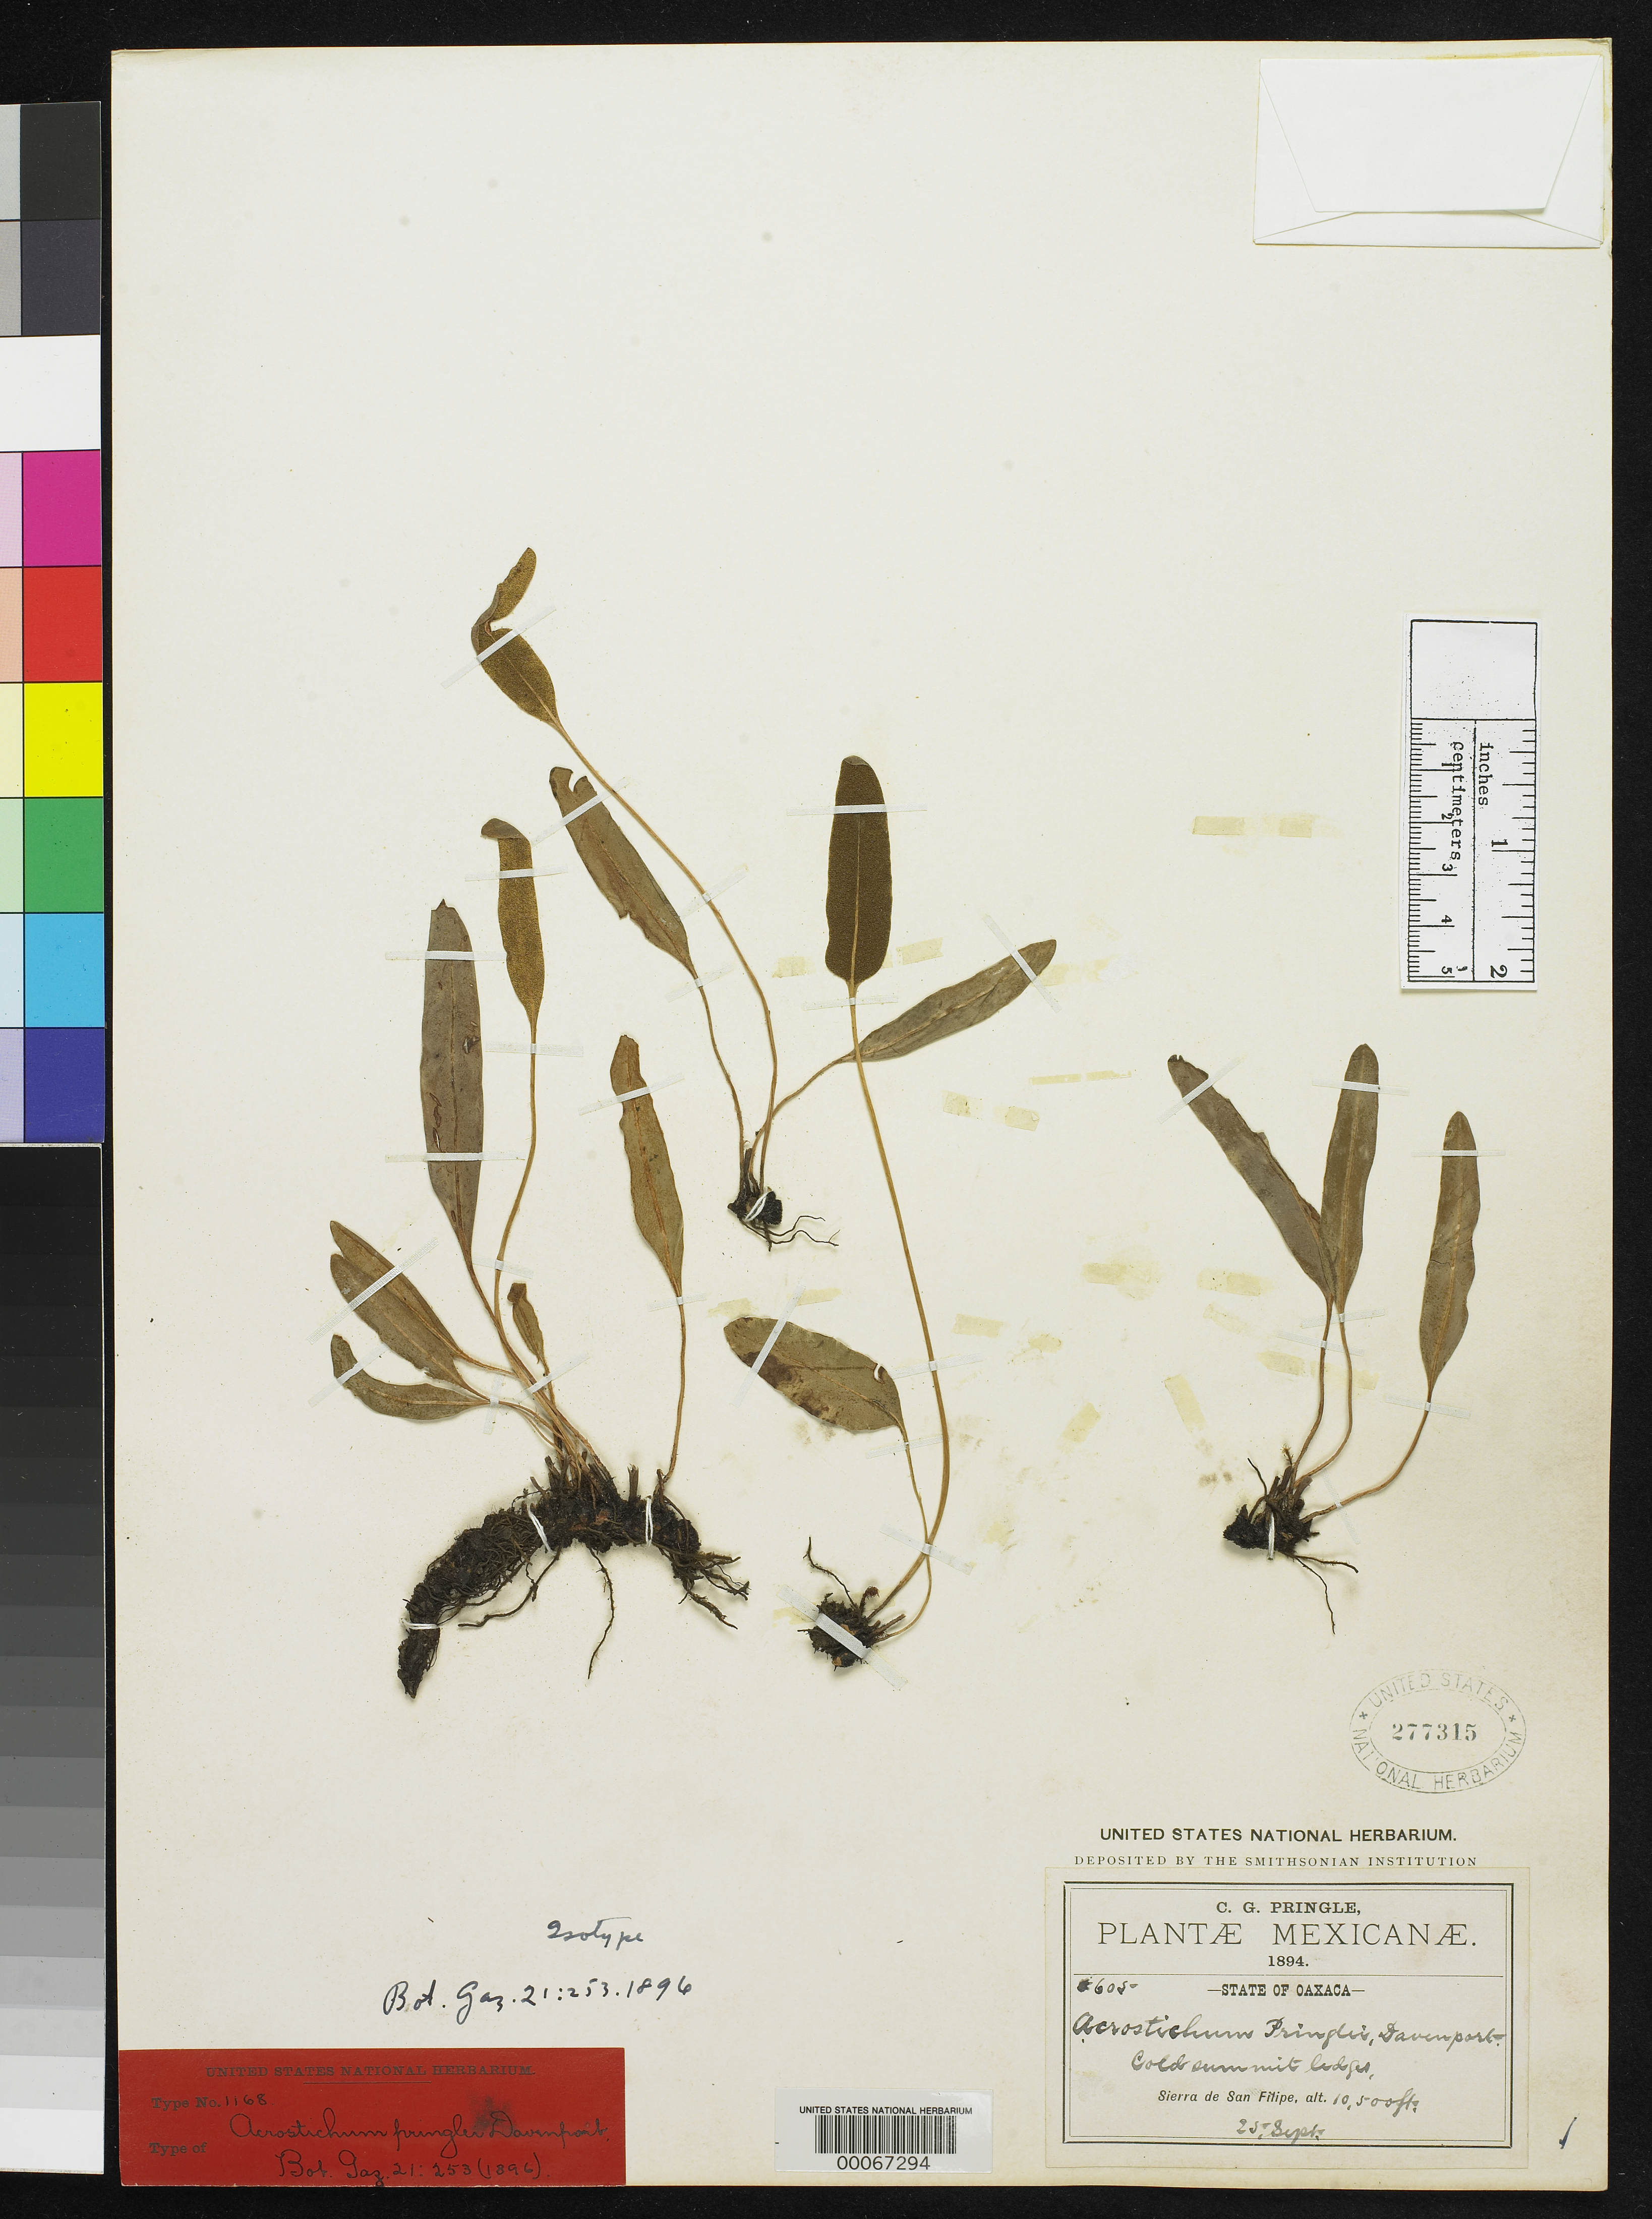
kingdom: Plantae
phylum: Tracheophyta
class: Polypodiopsida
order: Polypodiales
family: Pteridaceae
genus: Acrostichum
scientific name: Acrostichum pringlei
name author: Davenp.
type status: Isolectotype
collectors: C. G. Pringle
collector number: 605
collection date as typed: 25 Sep 1894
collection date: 1894-09-25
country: Mexico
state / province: Oaxaca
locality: Sierra de San Filipe.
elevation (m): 3200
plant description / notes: verified by: Ana Gabriela Martinez-Becerril, 19 May 2025; First-step lectotype, inadvertenly disignated by: Michel & Beitel, 1988. Mem. New York Bot. Gard. 46: 181 Second-step lectotype designated by: Martinez-Becerril & A. Vasco, 2024. Ann. Missouri Bot. Gard. 109: 228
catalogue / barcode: US 277315